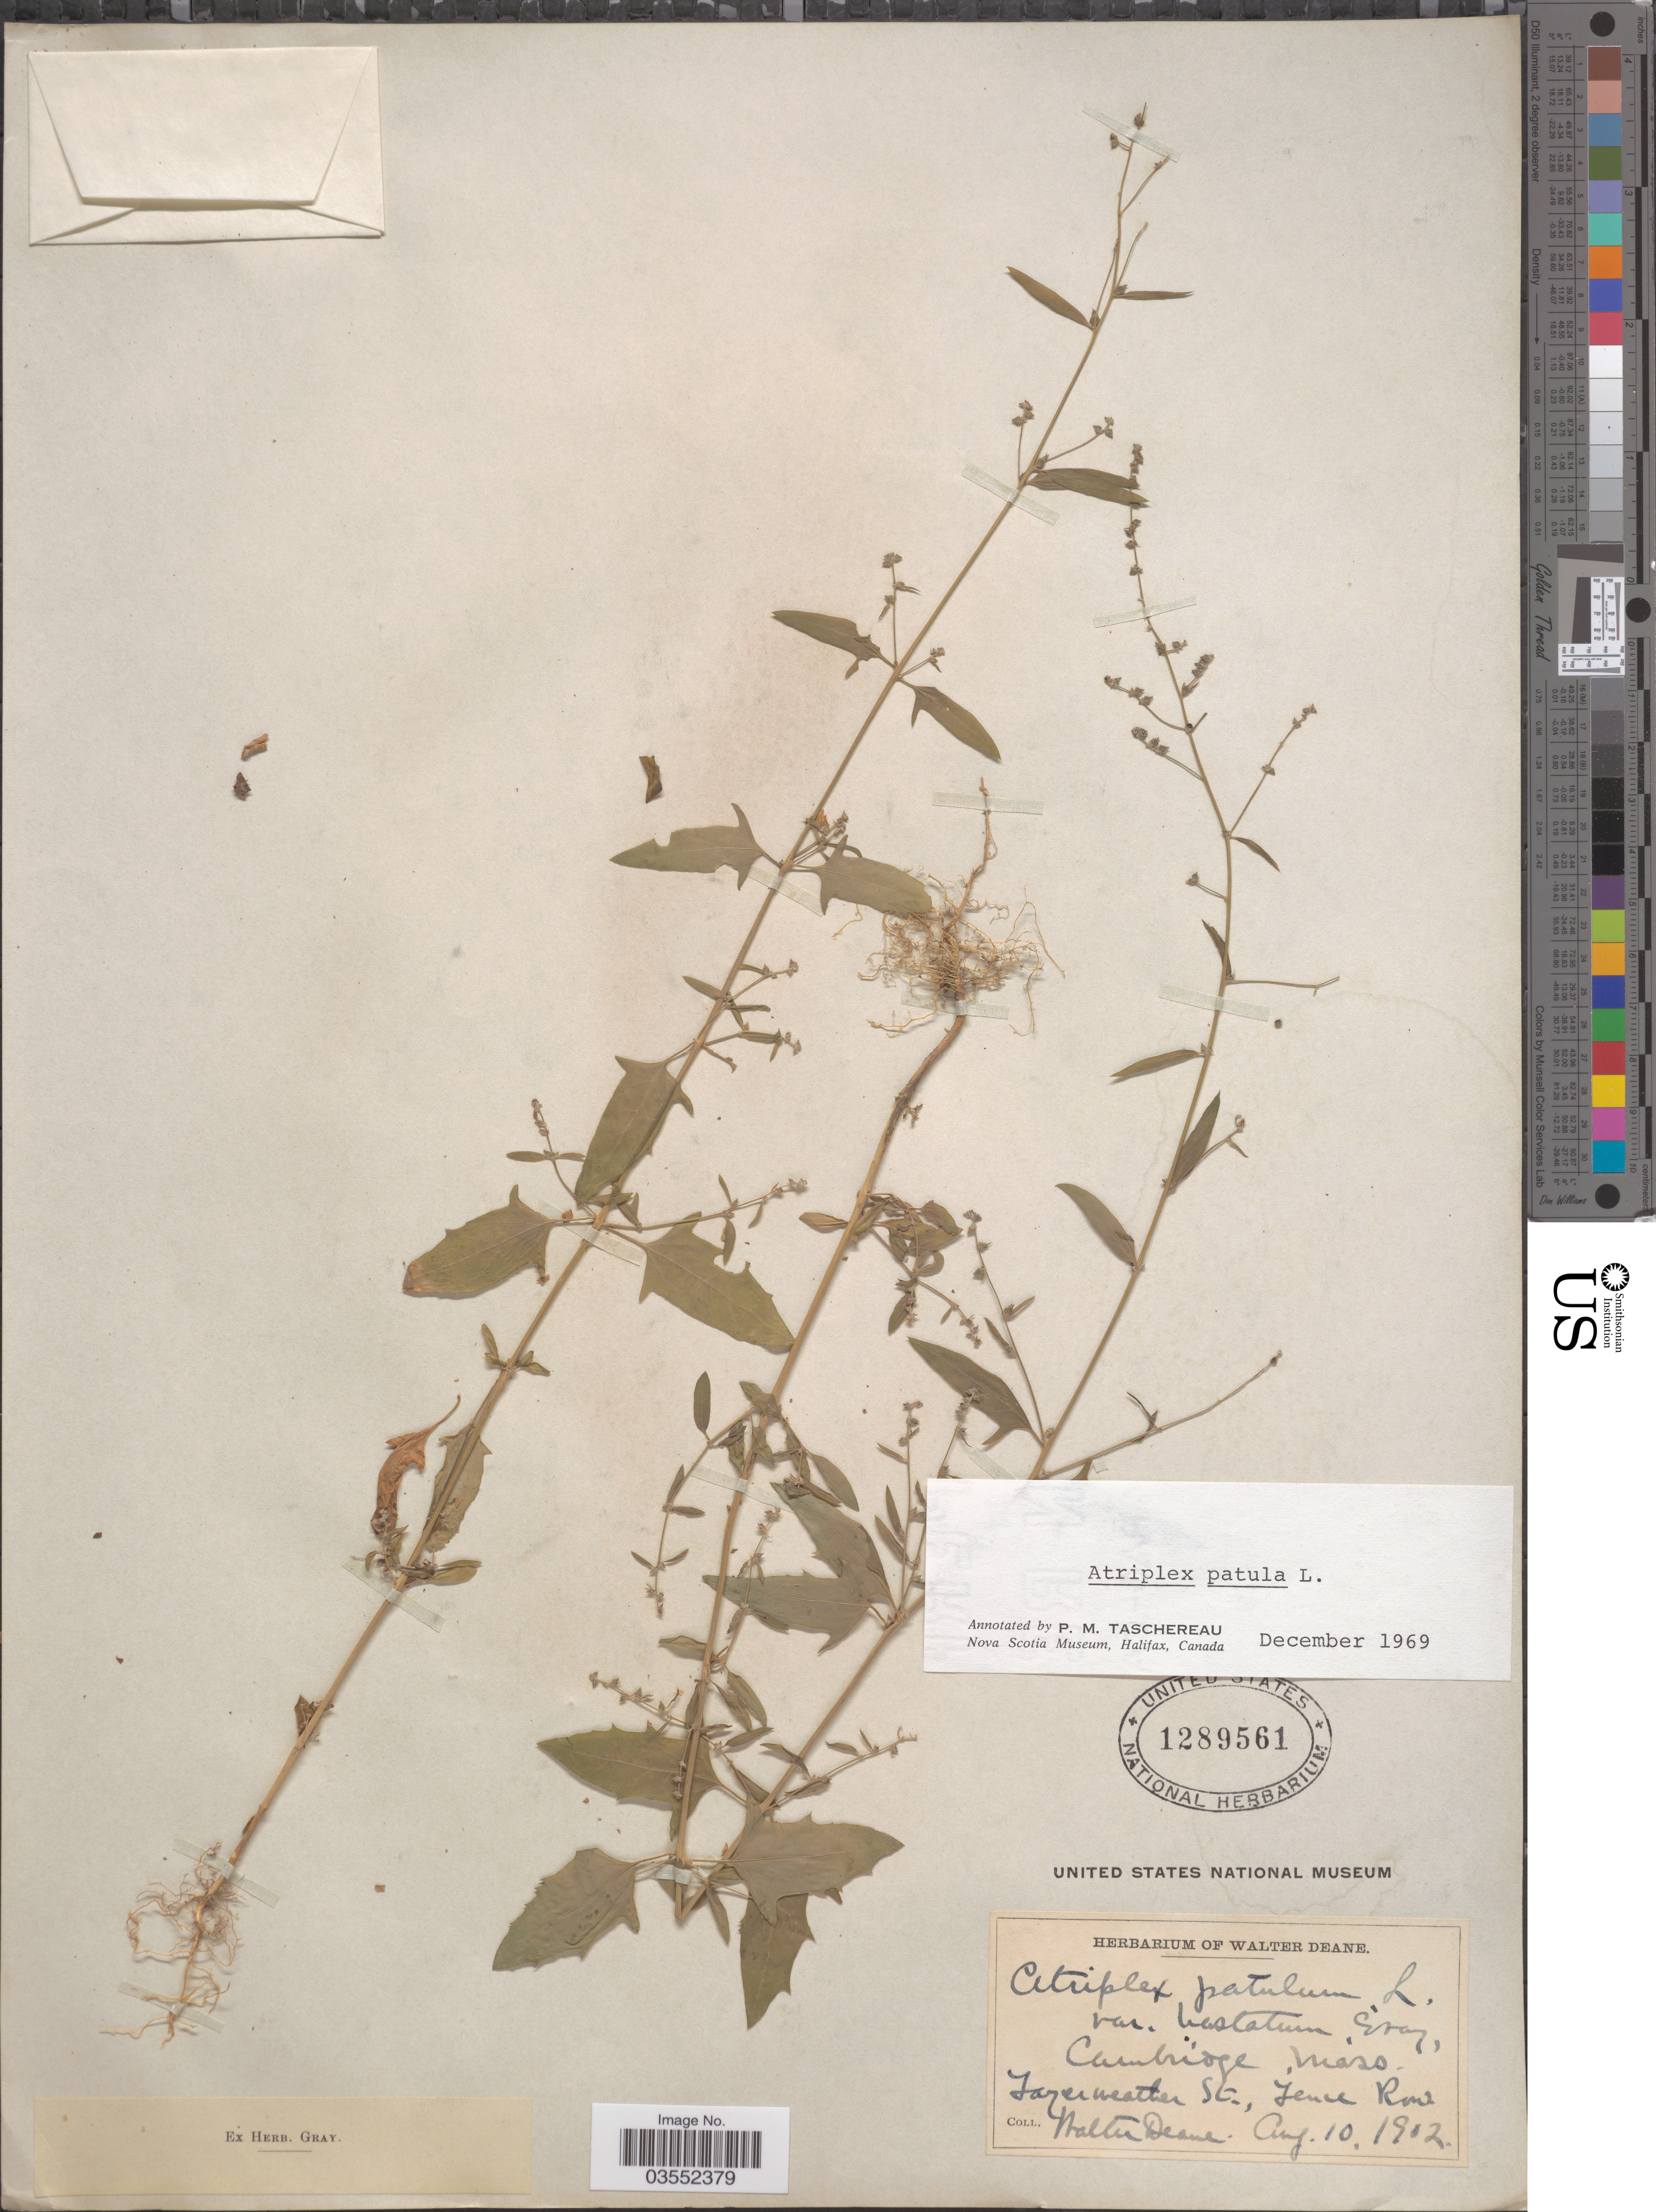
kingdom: Plantae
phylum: Tracheophyta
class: Magnoliopsida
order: Caryophyllales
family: Amaranthaceae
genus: Atriplex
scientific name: Atriplex patula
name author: L.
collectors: W. Deane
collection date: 1912-08-10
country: United States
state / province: Massachusetts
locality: Cambridge, Fayerweather St. Fence Row.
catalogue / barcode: US 1289561